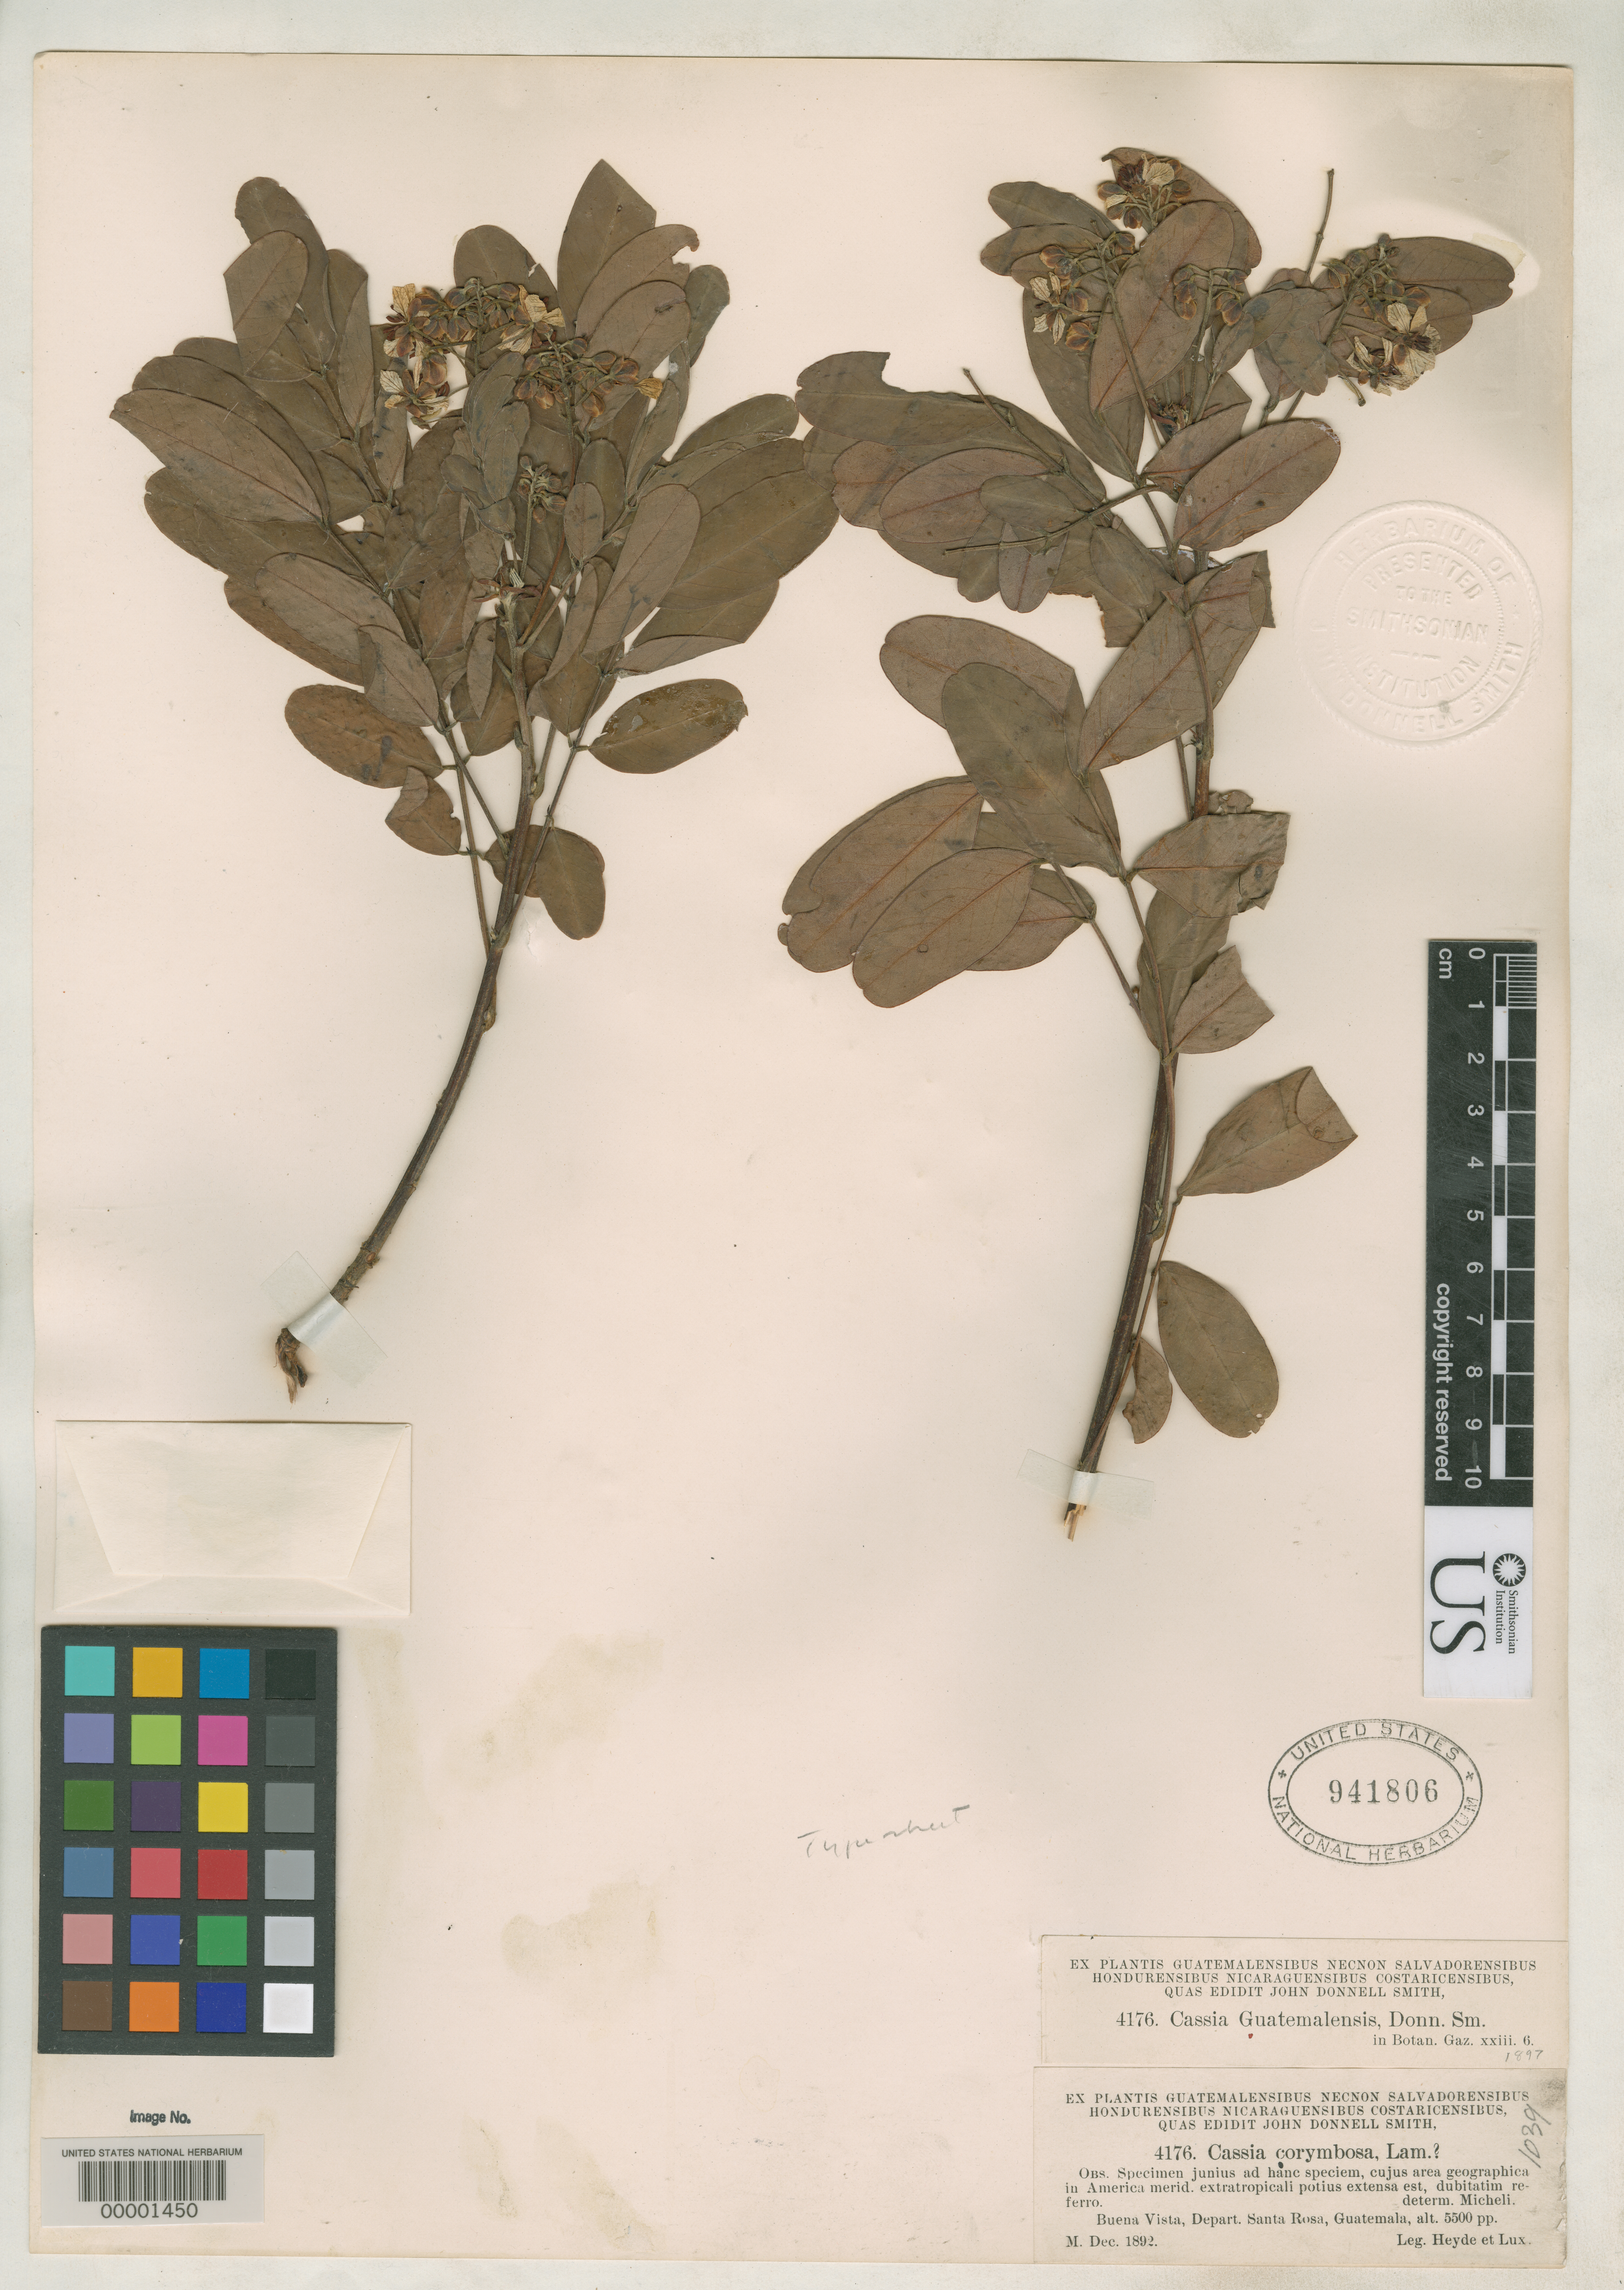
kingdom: Plantae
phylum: Tracheophyta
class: Magnoliopsida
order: Fabales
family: Fabaceae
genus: Cassia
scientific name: Cassia guatemalensis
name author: Donn. Sm.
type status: Syntype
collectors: E. T. Heyde & E. Lux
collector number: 4176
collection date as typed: Dec 1892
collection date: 1892-12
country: Guatemala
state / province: Santa Rosa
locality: Buena Vista.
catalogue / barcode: US 941806